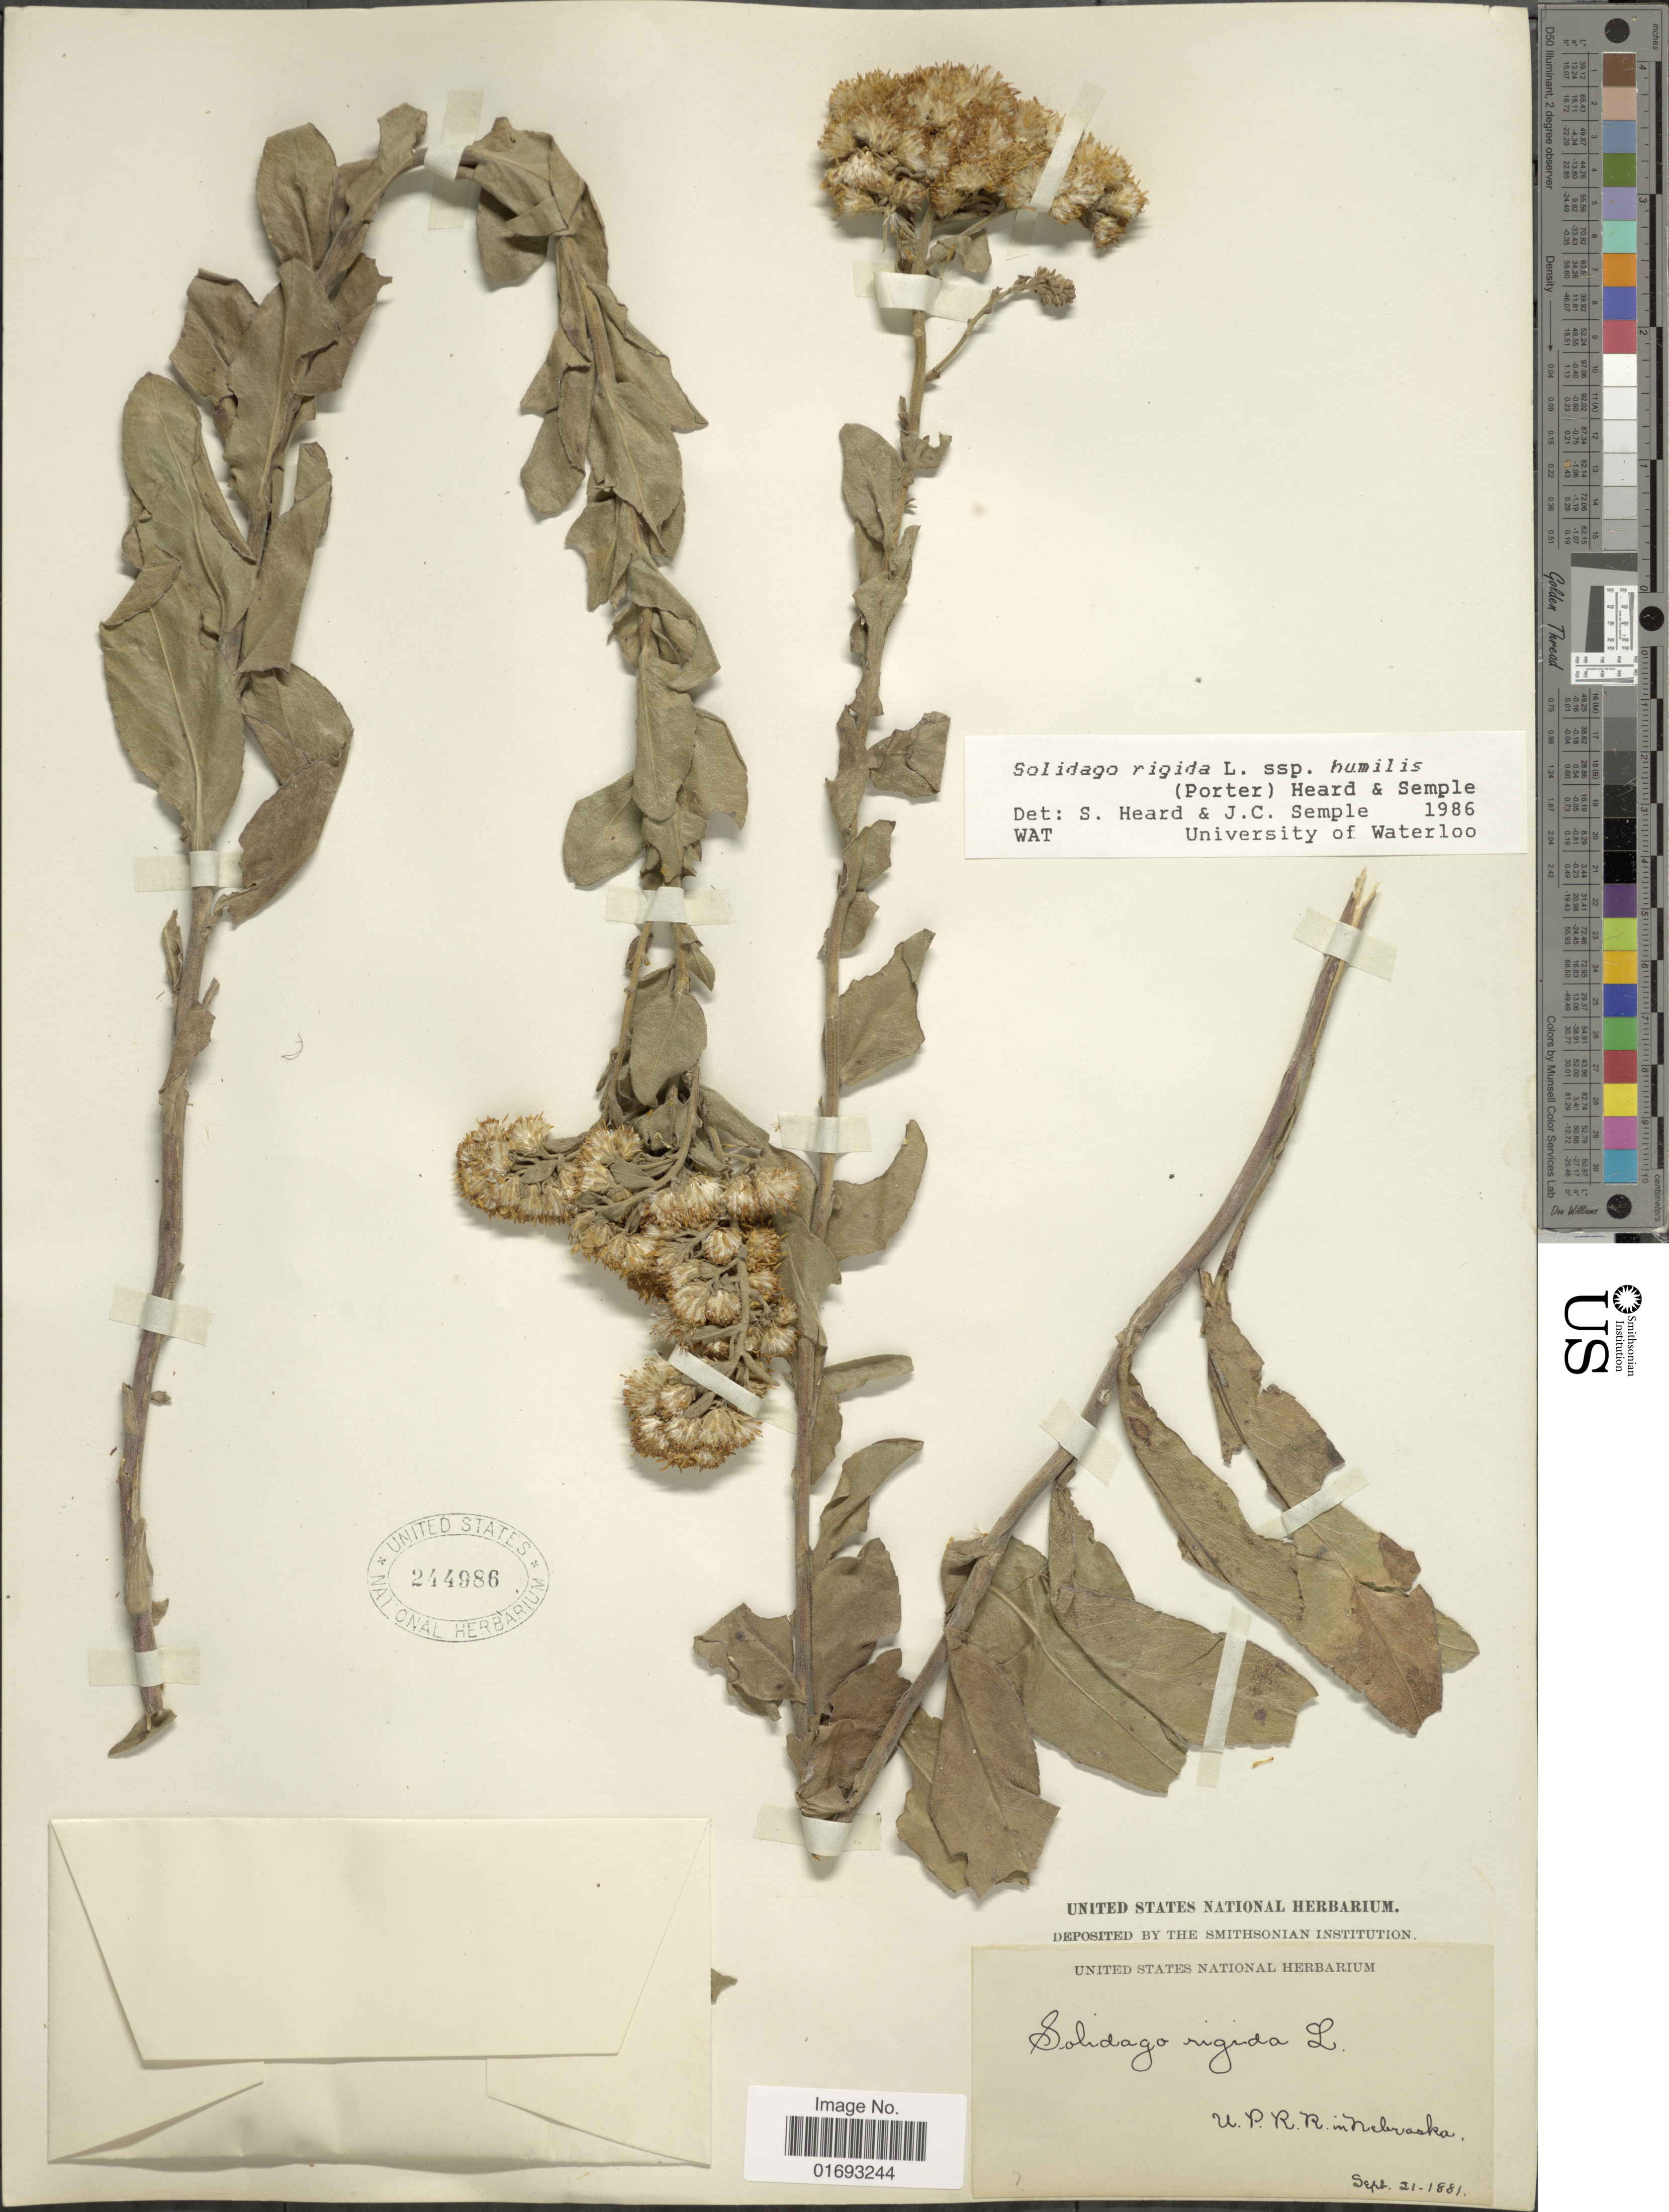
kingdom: Plantae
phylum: Tracheophyta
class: Magnoliopsida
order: Asterales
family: Asteraceae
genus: Oligoneuron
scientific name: Oligoneuron rigidum var. humile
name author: (Porter) G.L. Nesom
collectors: U.S. National Herbarium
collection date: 1881-09-21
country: United States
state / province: Nebraska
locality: U.P.R.R. in Nebraska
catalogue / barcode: US 244986